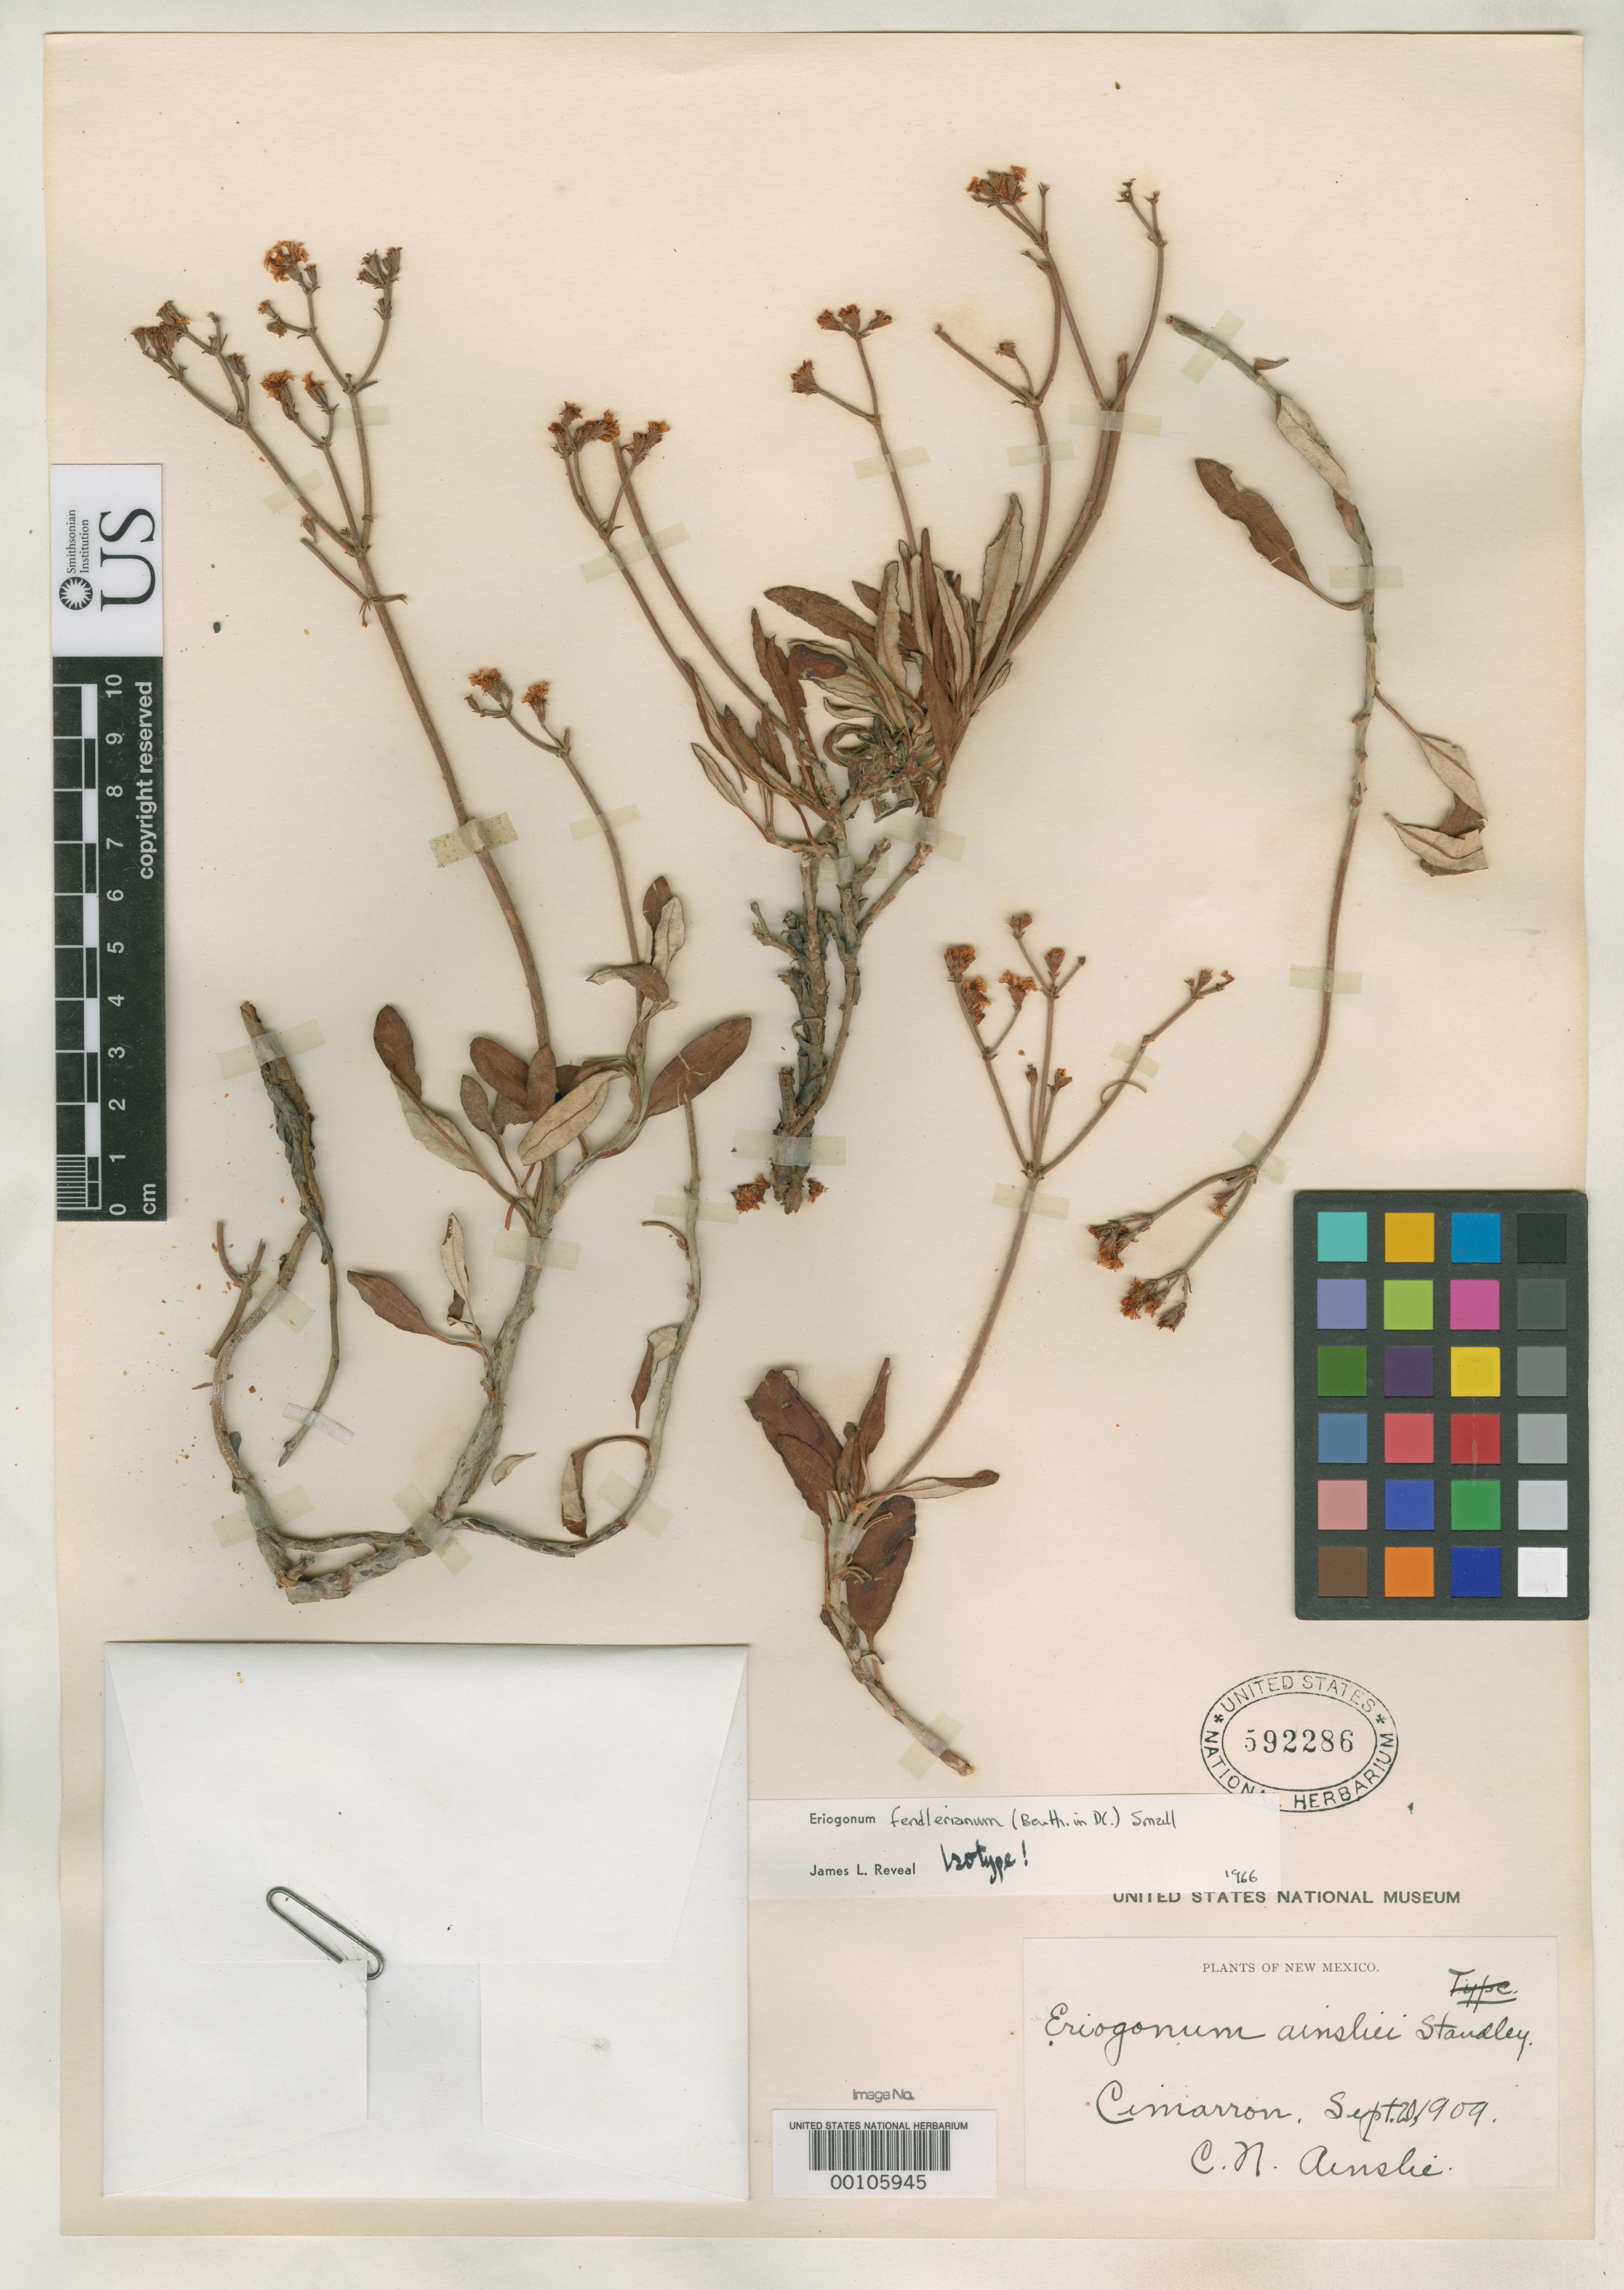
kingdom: Plantae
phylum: Tracheophyta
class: Magnoliopsida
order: Caryophyllales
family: Polygonaceae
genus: Eriogonum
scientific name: Eriogonum ainsliei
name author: Standl.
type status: Isotype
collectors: C. N. Ainslee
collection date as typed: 20 Sep 1909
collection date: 1909-09-20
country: United States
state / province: New Mexico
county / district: Colfax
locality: Cimarron.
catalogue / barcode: US 592286